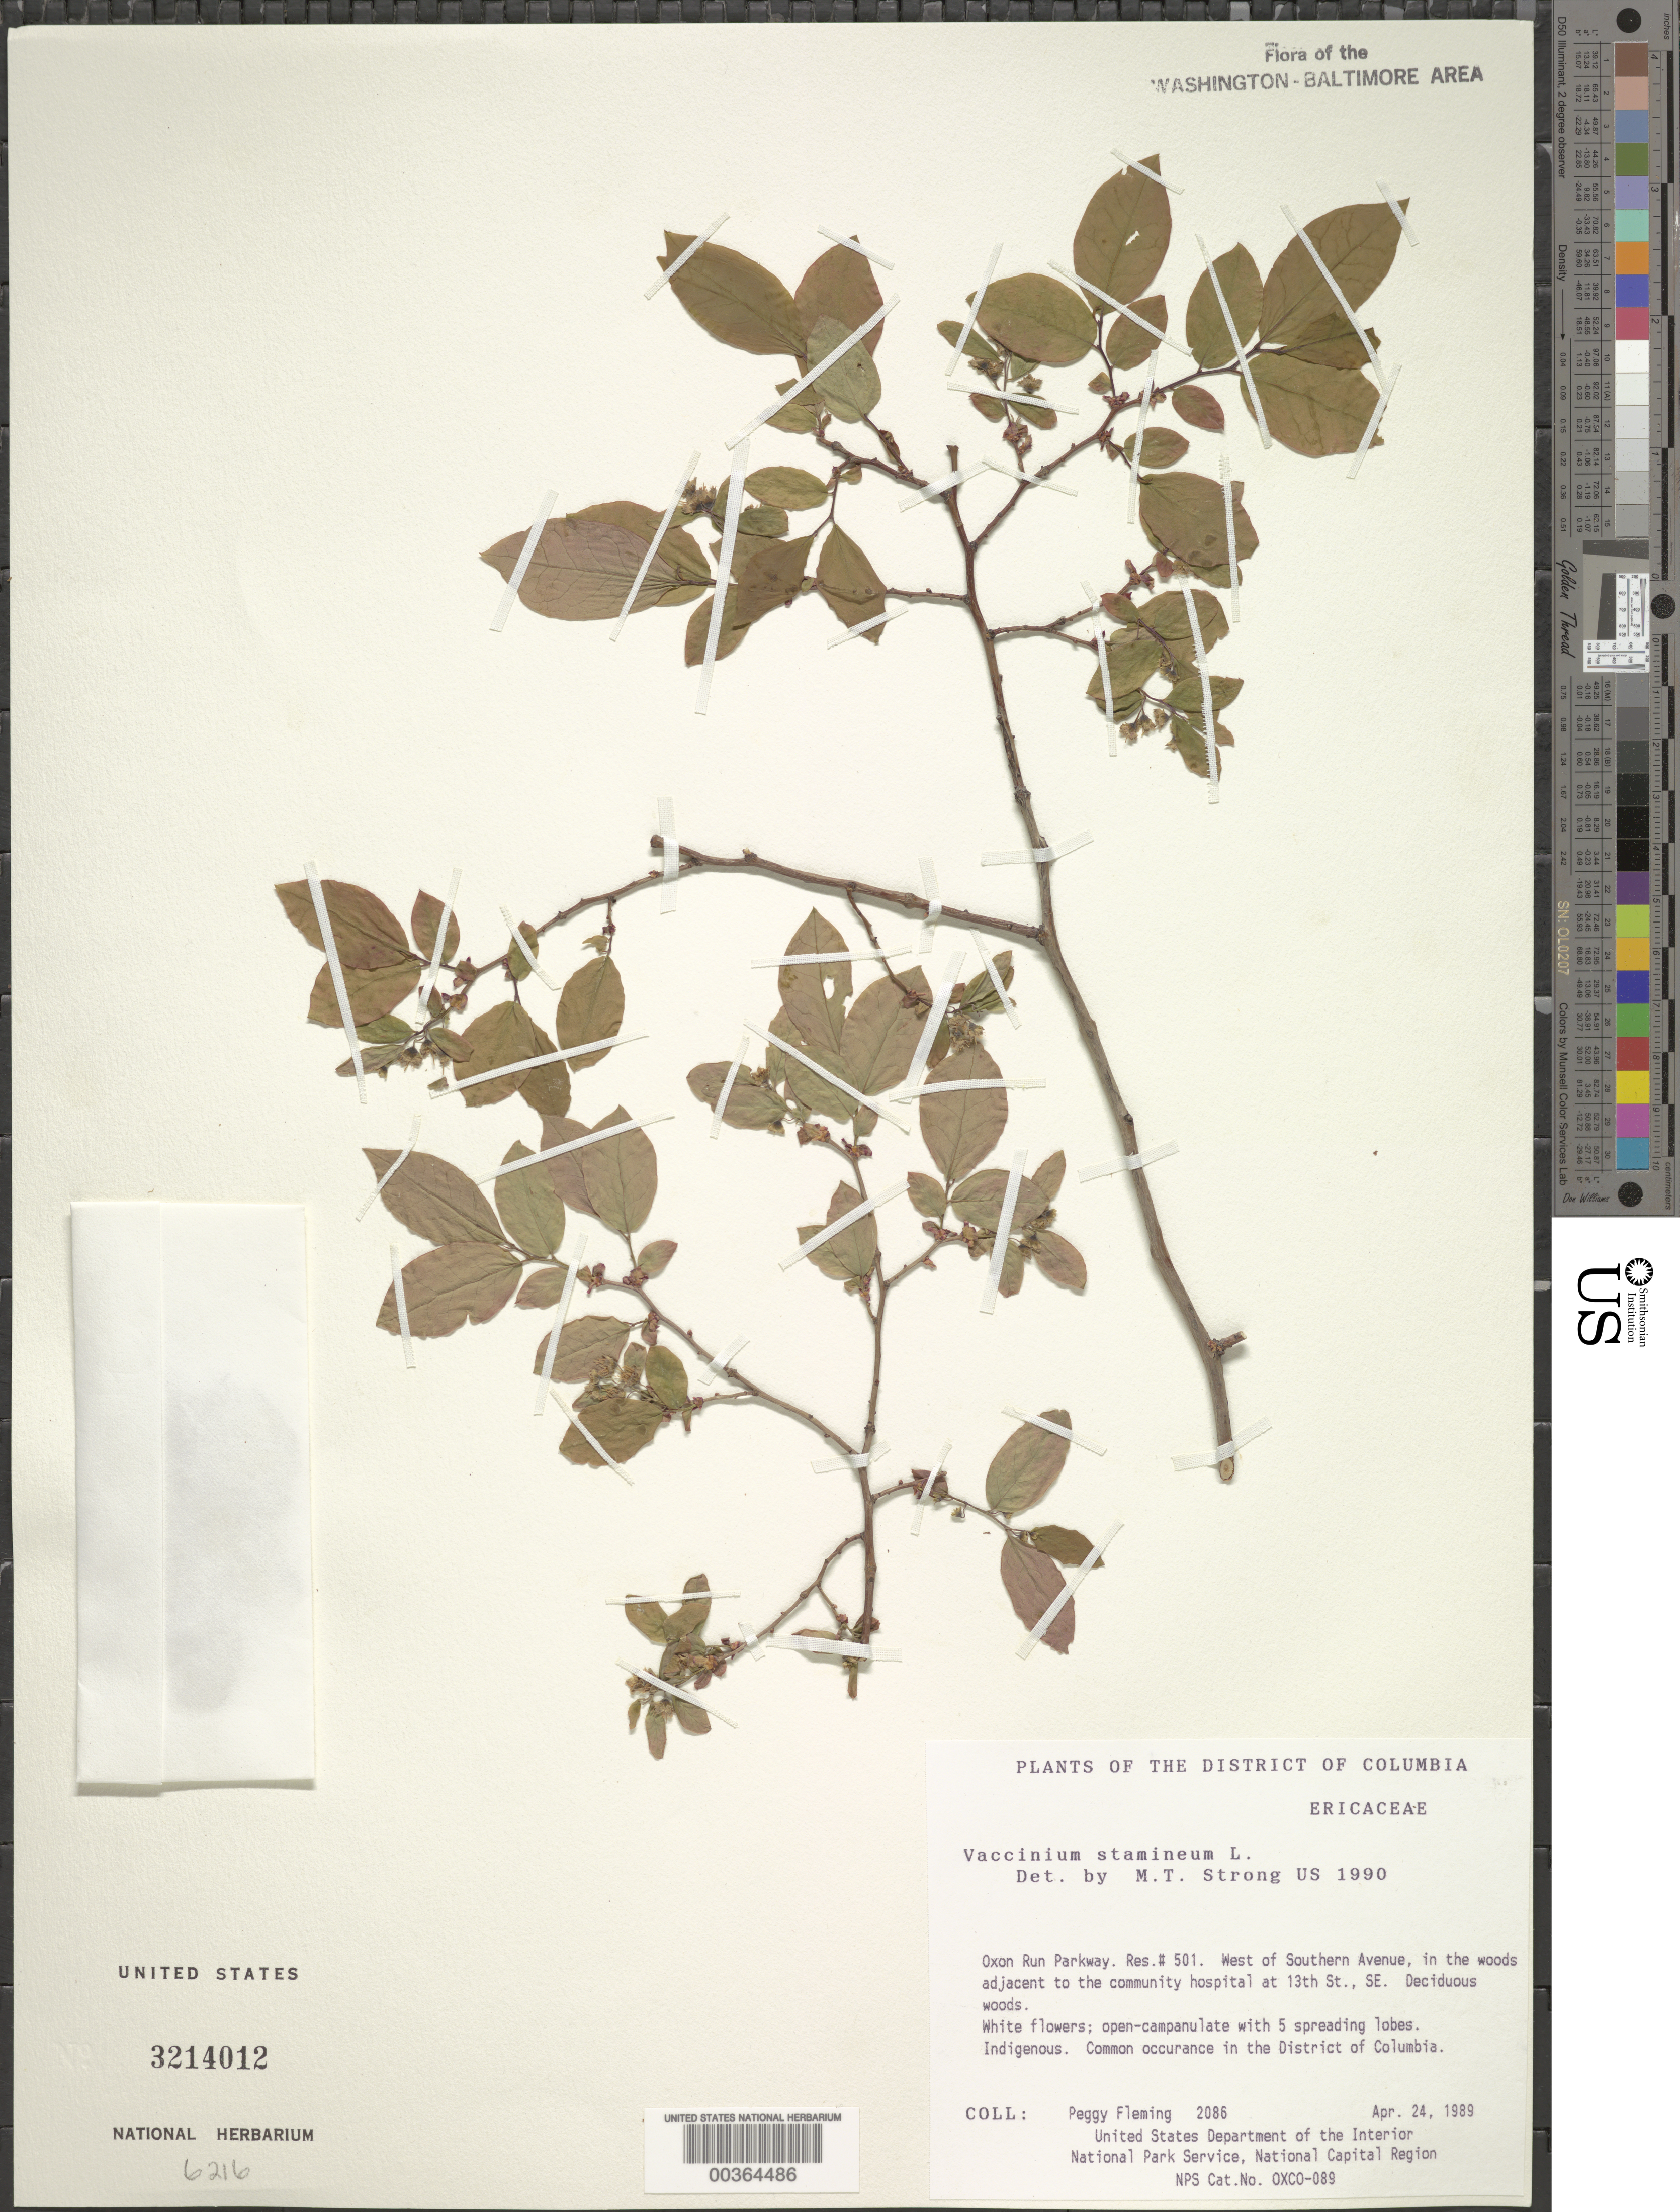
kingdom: Plantae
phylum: Tracheophyta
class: Magnoliopsida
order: Ericales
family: Ericaceae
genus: Vaccinium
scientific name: Vaccinium stamineum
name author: L.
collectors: P. Fleming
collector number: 2086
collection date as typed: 24 Apr 1989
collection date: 1989-04-24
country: United States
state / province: District of Columbia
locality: Oxon Run Parkway, Res# 501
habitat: Deciduous woods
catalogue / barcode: US 3214012